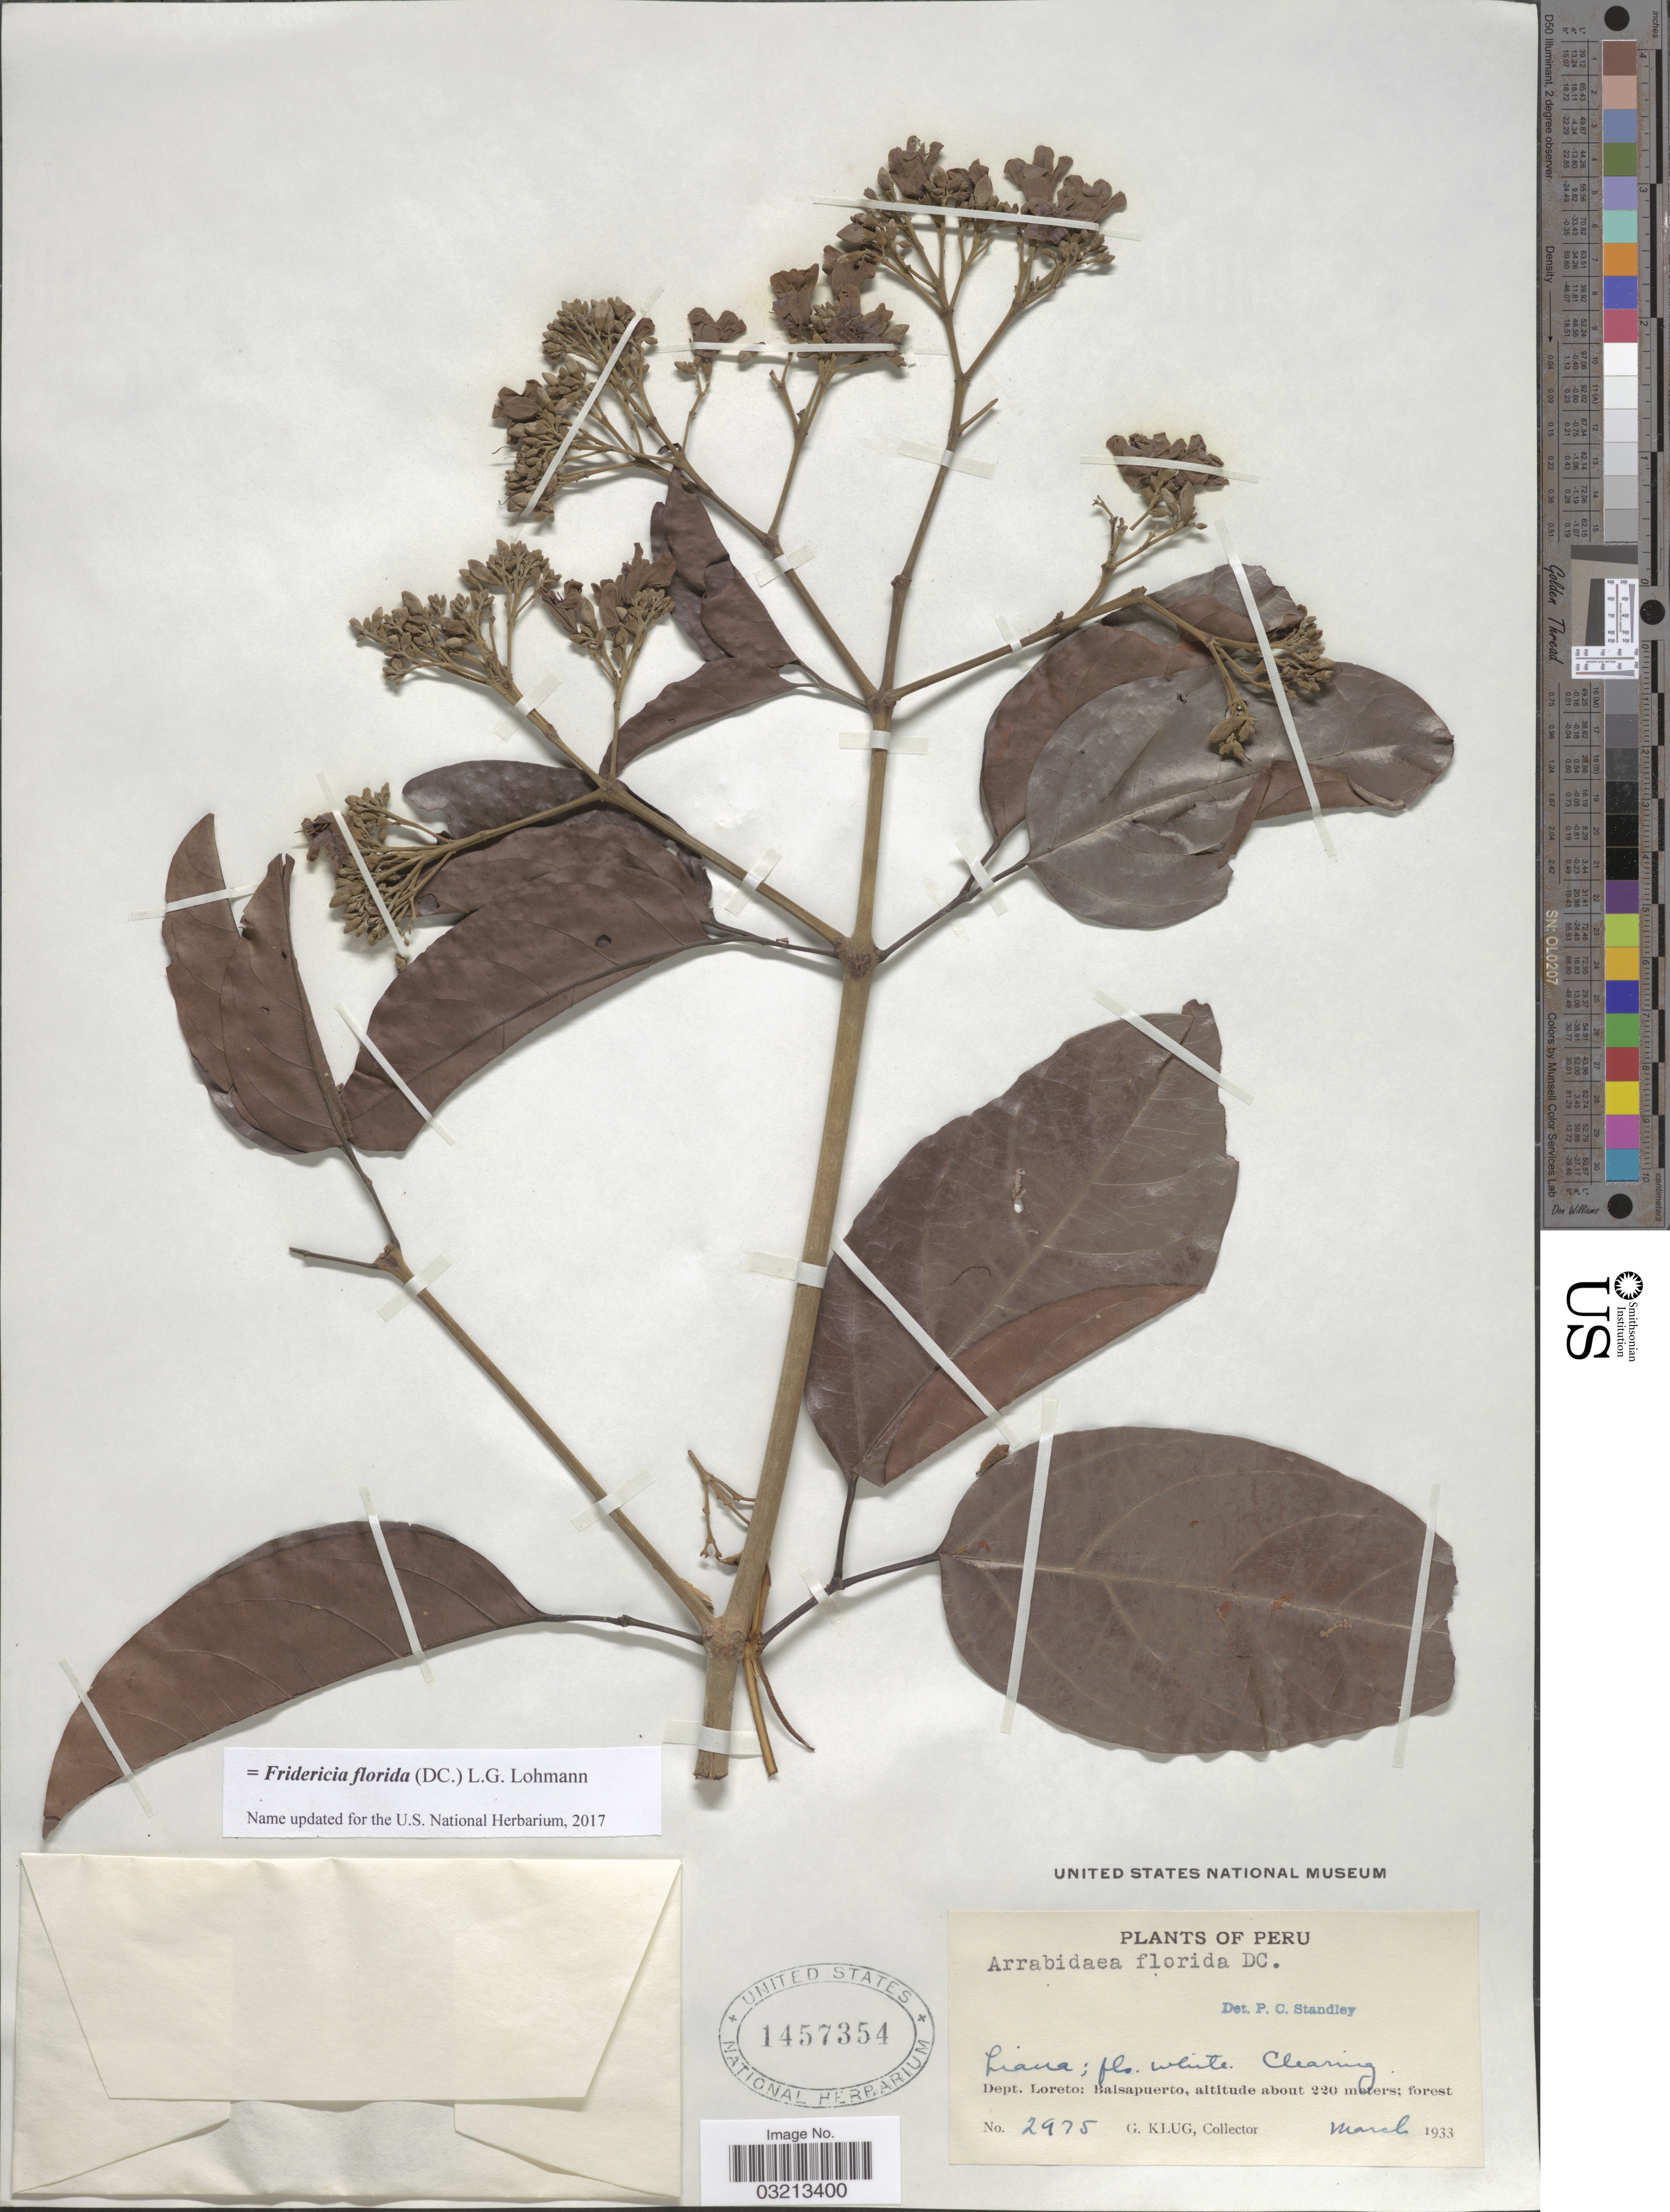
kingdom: Plantae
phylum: Tracheophyta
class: Magnoliopsida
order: Lamiales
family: Bignoniaceae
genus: Fridericia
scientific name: Fridericia florida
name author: (DC.) L.G. Lohmann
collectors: G. Klug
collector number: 2975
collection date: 1933-03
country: Peru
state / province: Loreto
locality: Dept. Loreto: Balsapuerto.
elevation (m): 220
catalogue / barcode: US 1457354